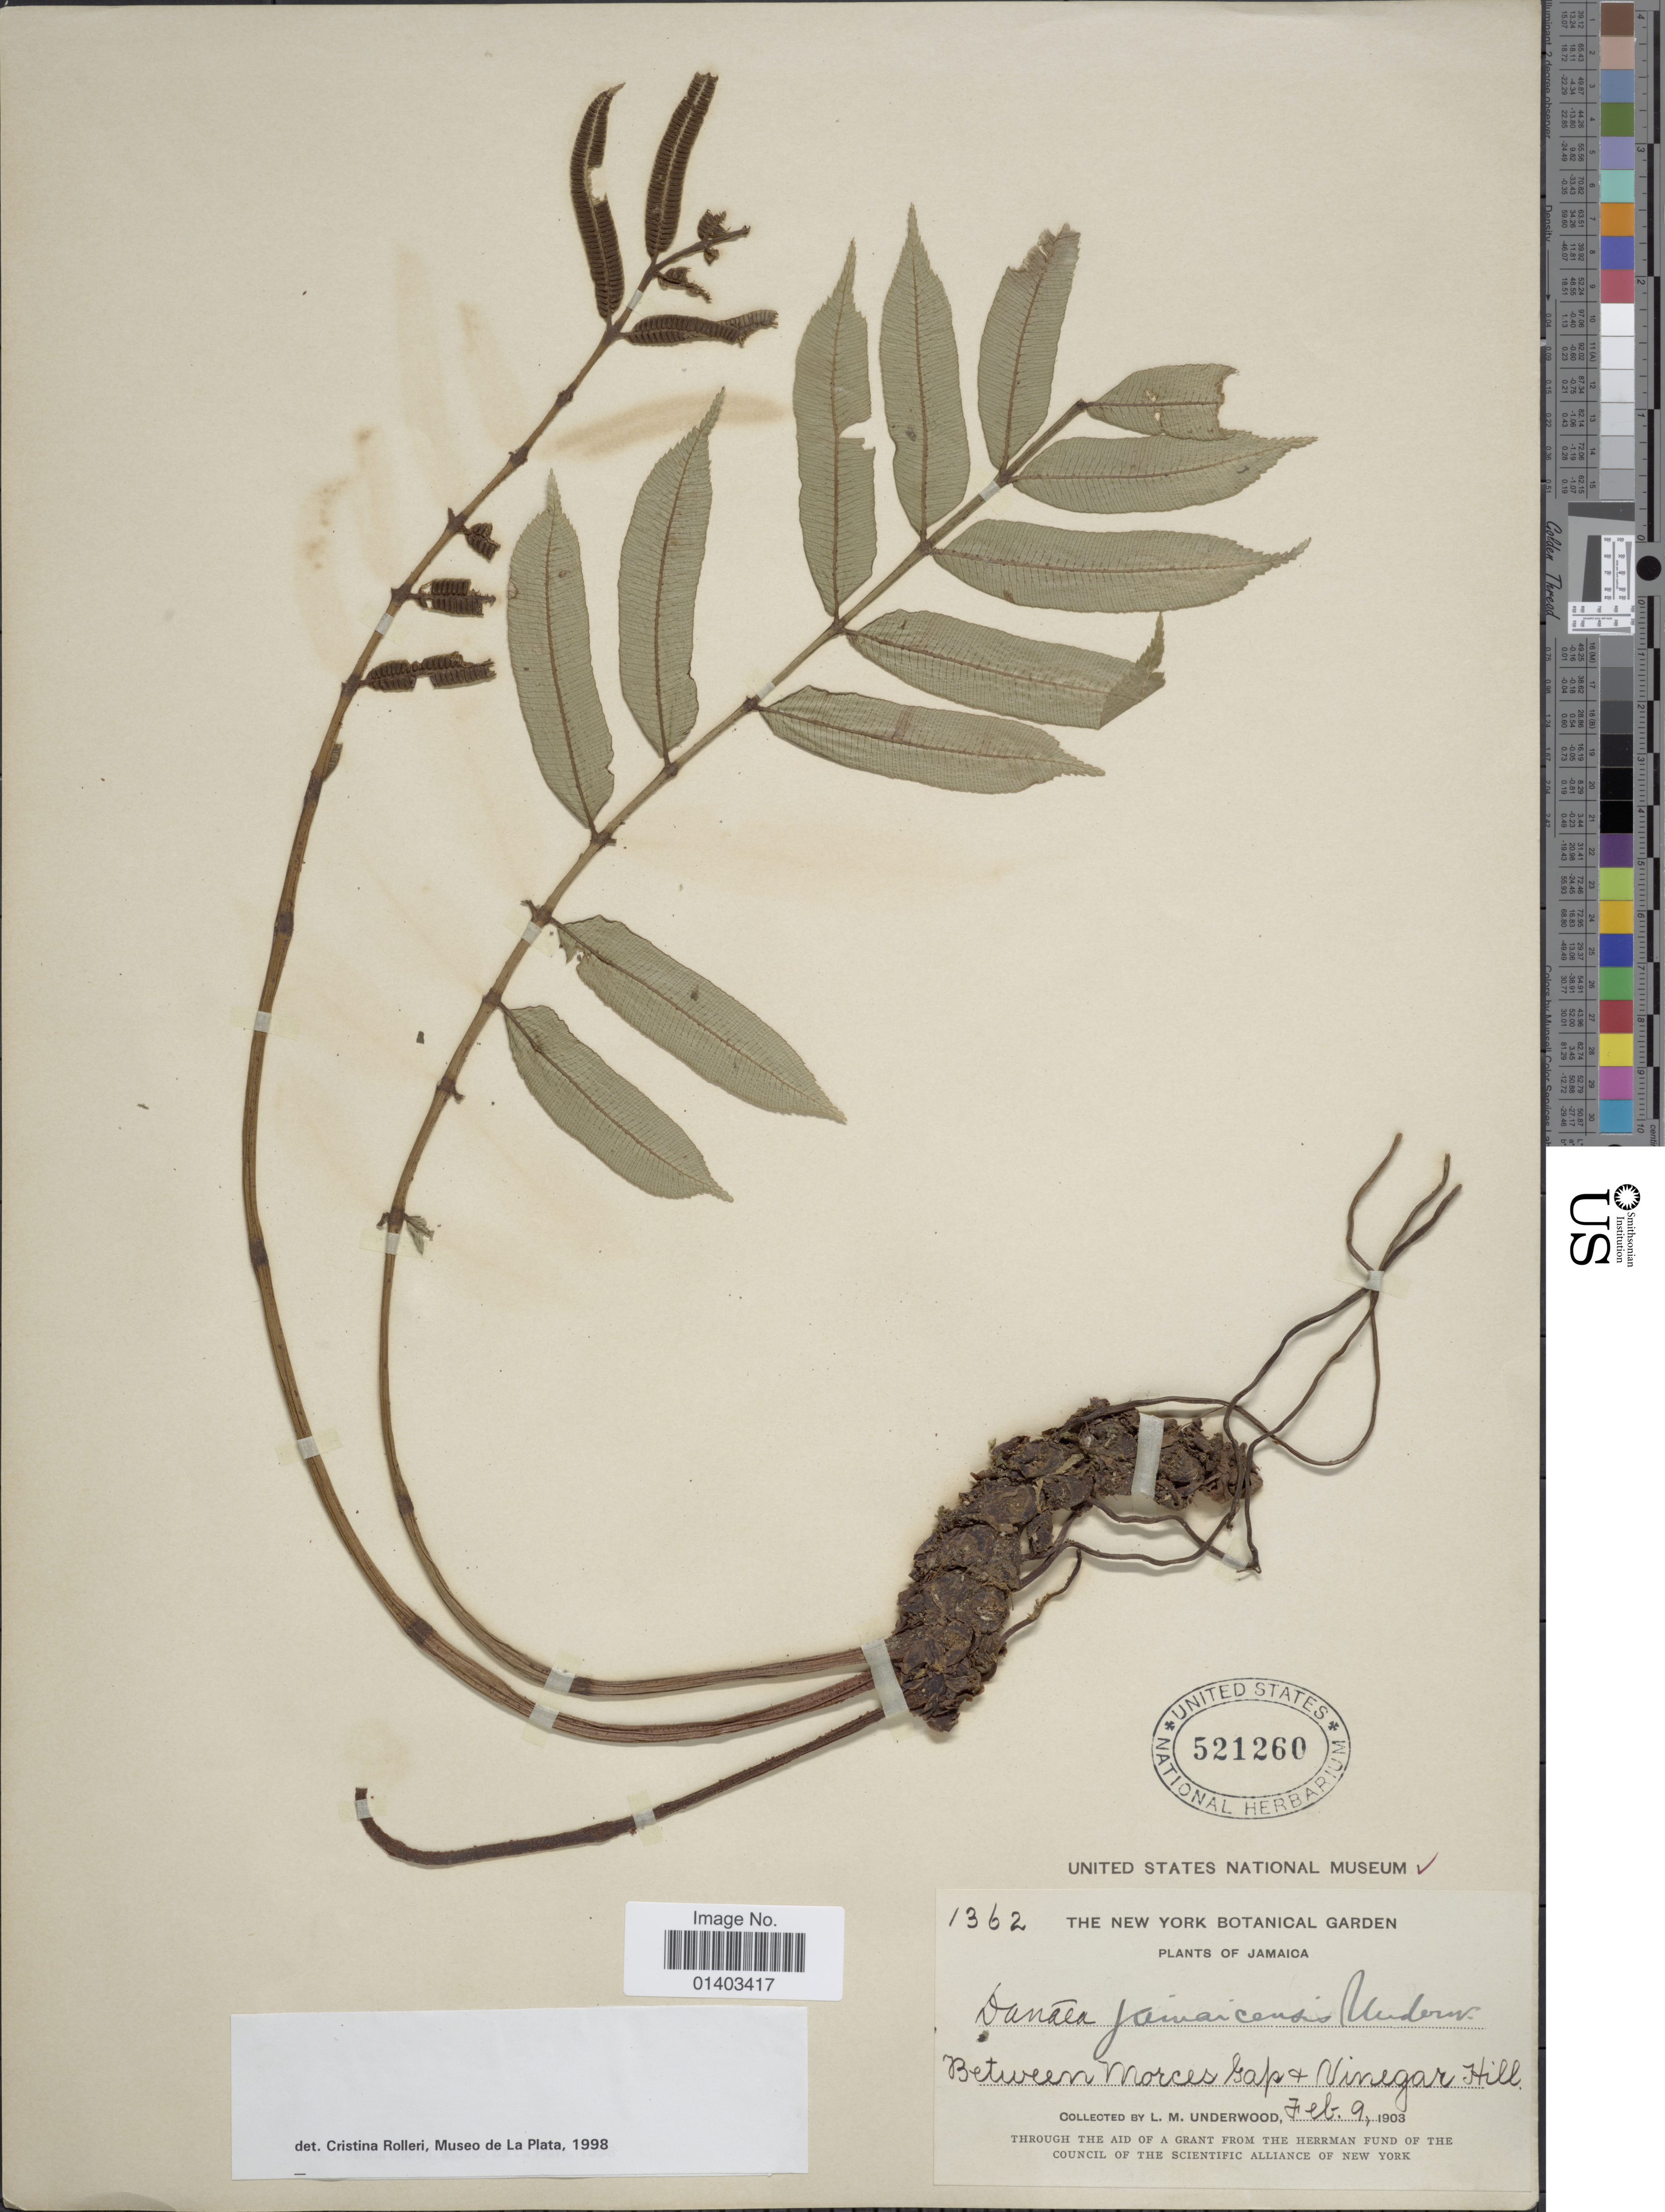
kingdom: Plantae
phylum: Tracheophyta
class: Polypodiopsida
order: Marattiales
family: Marattiaceae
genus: Danaea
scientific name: Danaea moritziana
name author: C. Presl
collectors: L. M. Underwood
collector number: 1362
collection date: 1903-02-09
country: Jamaica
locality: Between Morces Gap+Vinegar Hill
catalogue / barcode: US 521260